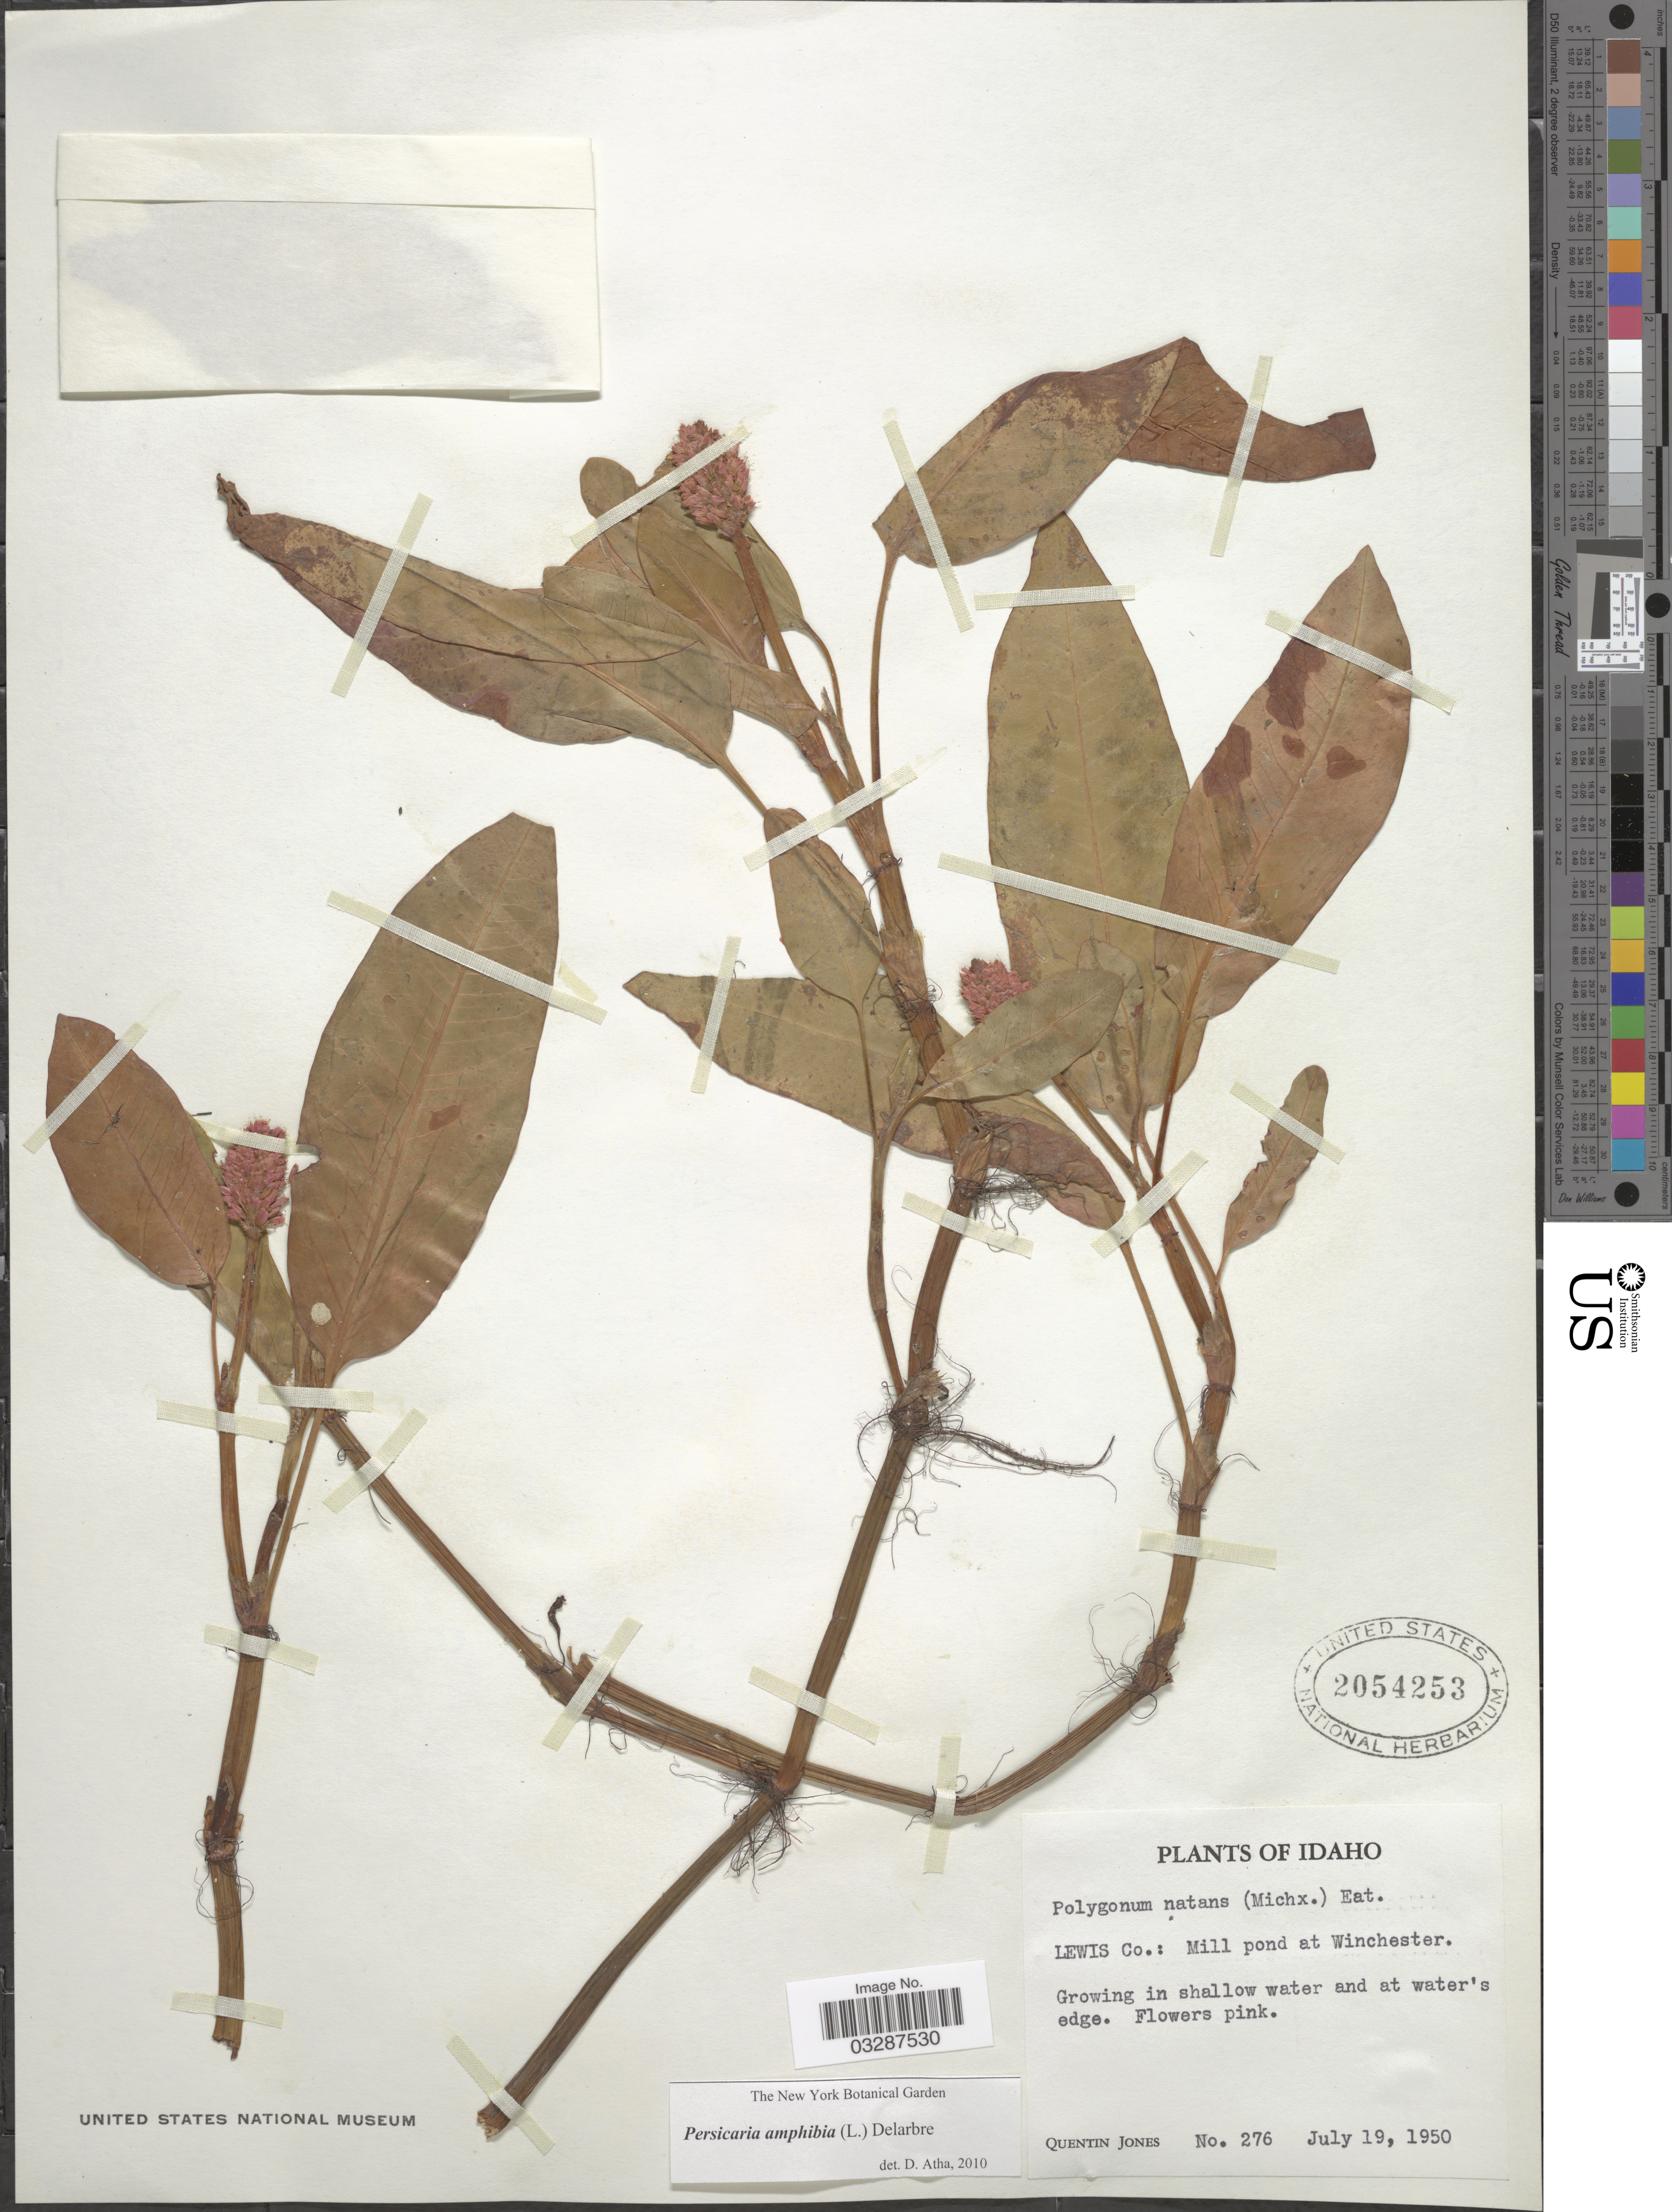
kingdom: Plantae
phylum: Tracheophyta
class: Magnoliopsida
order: Caryophyllales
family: Polygonaceae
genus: Persicaria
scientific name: Persicaria amphibia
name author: (L.) Delarbre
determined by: Atha, D. E.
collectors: Q. Jones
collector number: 276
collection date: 1950-07-19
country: United States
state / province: Idaho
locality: Lewis Co.: Mill pond at Winchester.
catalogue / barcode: US 2054253